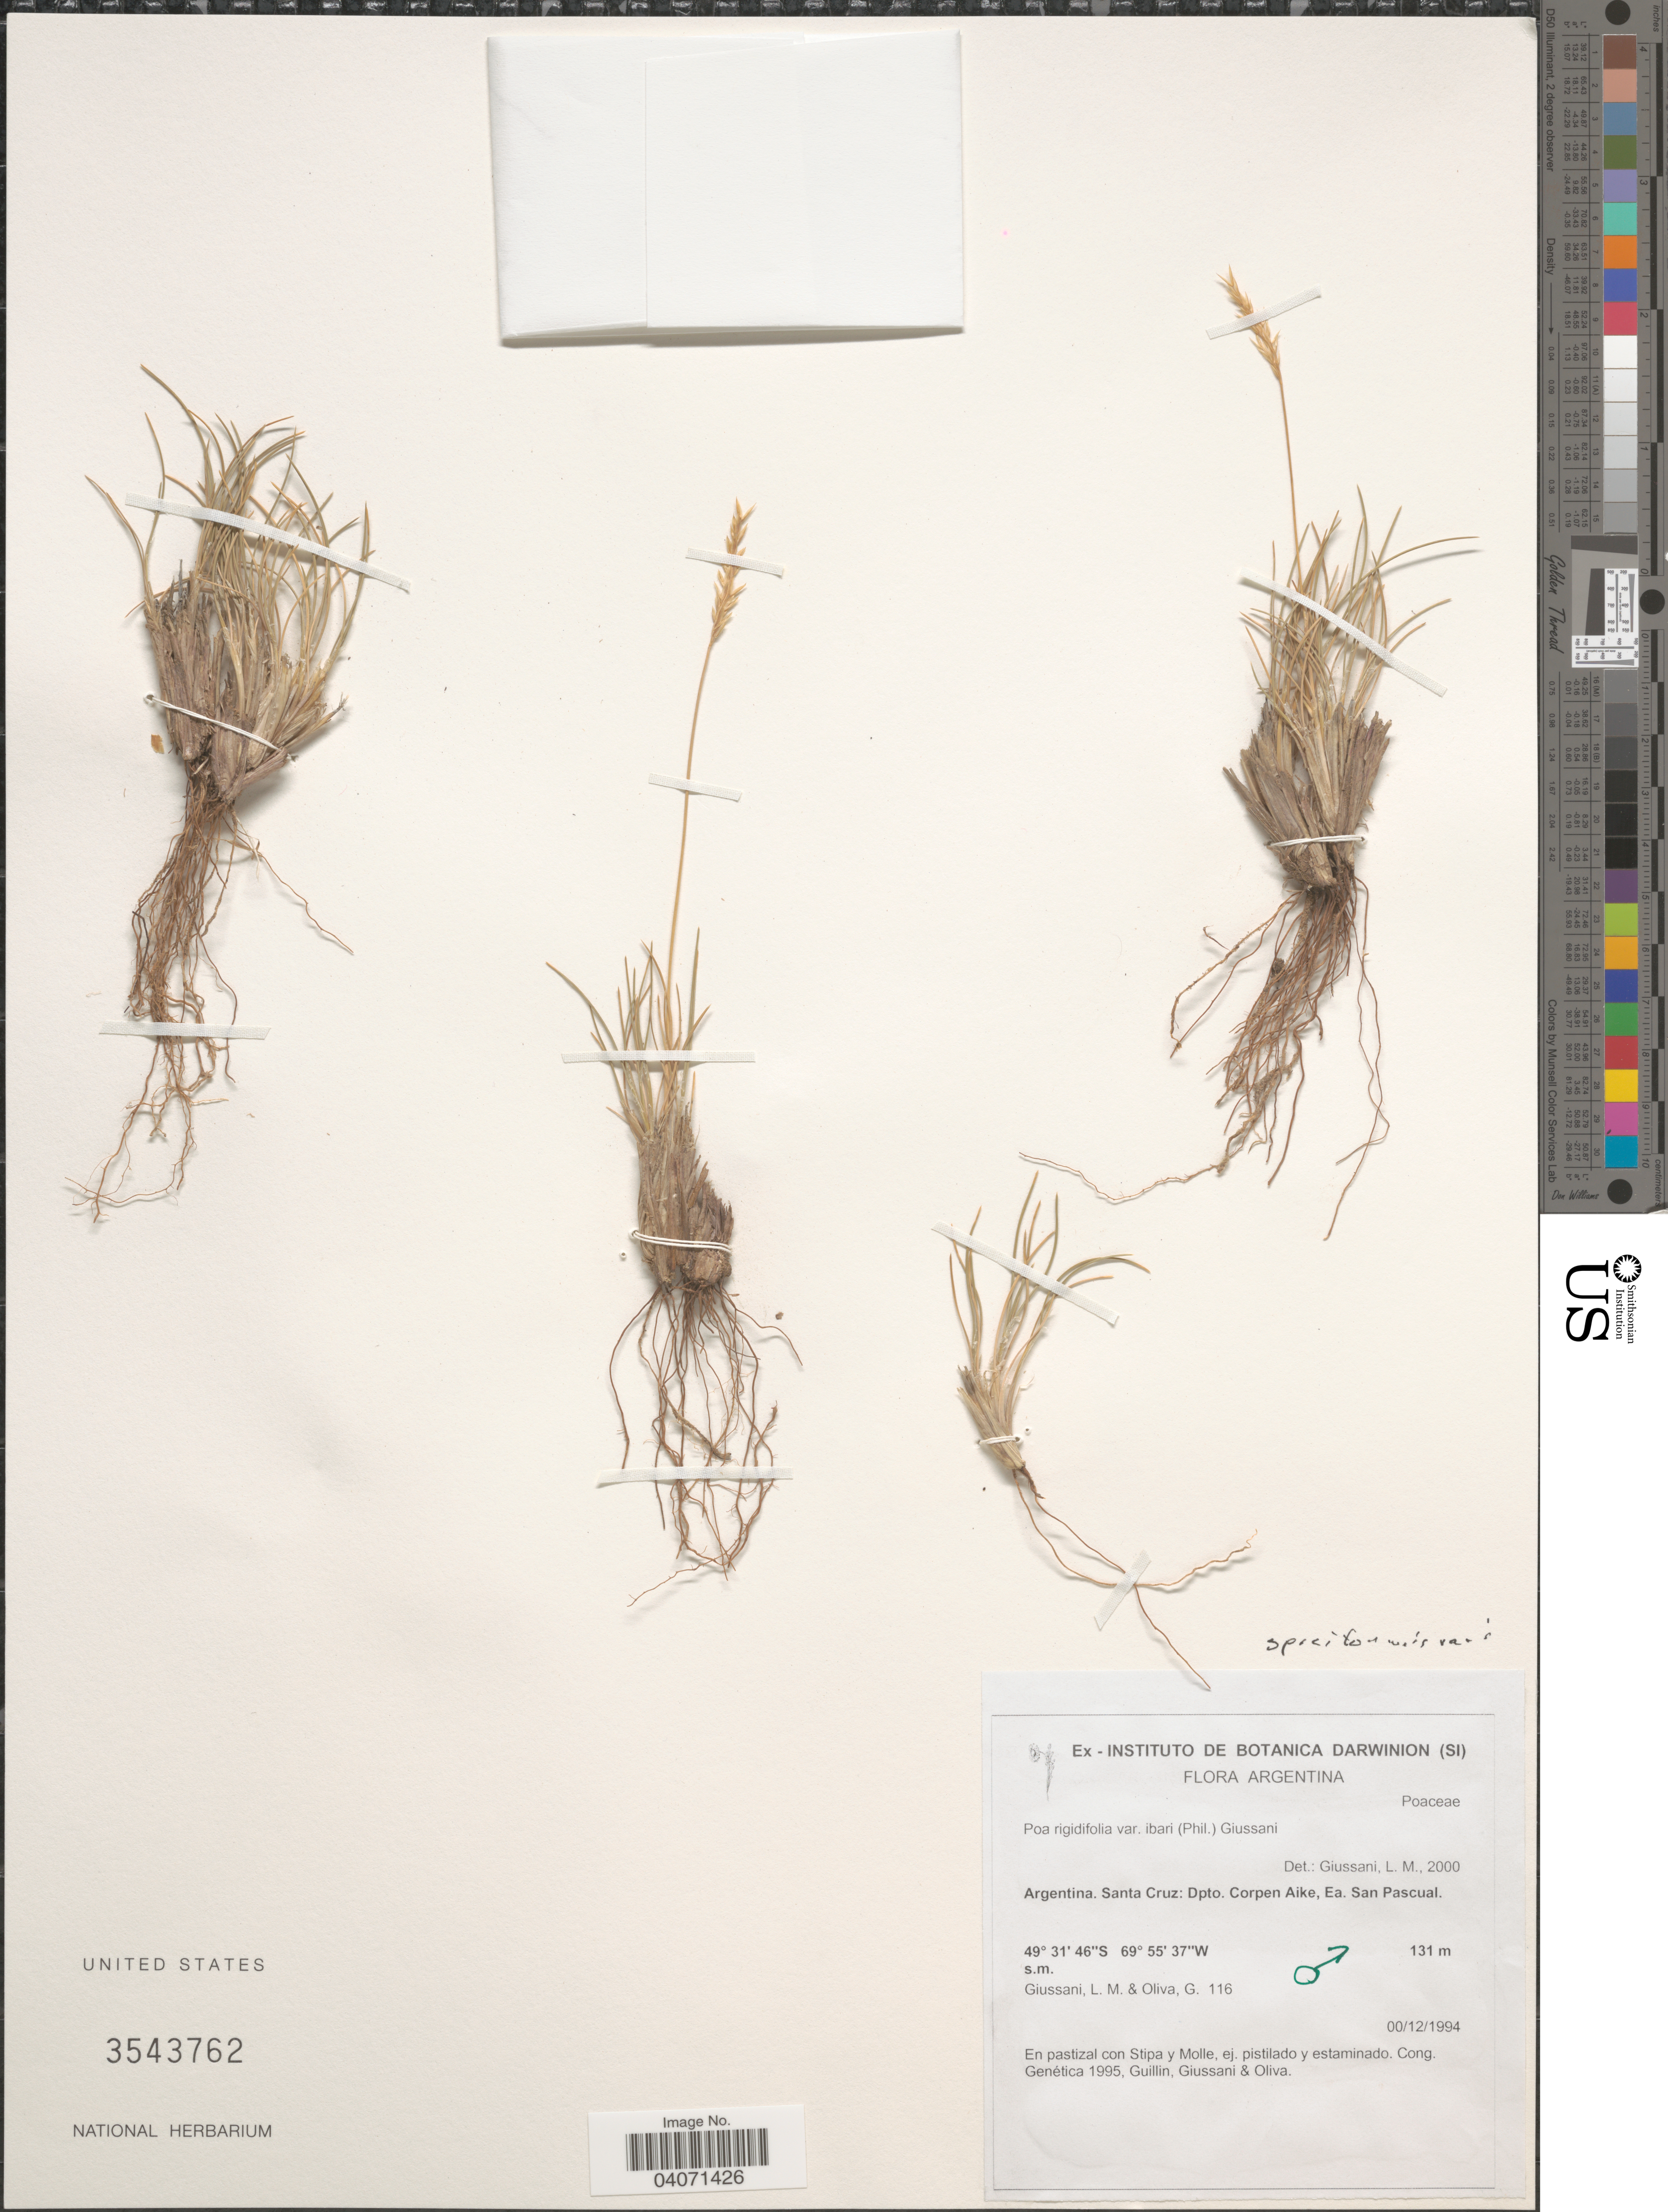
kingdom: Plantae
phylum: Tracheophyta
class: Liliopsida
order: Poales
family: Poaceae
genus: Poa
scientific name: Poa spiciformis var. ibarii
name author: (Phil.) Giussani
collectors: L. Giussani & G. Oliva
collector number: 116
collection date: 1994-12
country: Argentina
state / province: Santa Cruz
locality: Dpto. Corpen Aike, Ea. San Pascual.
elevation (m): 131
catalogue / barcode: US 3543762